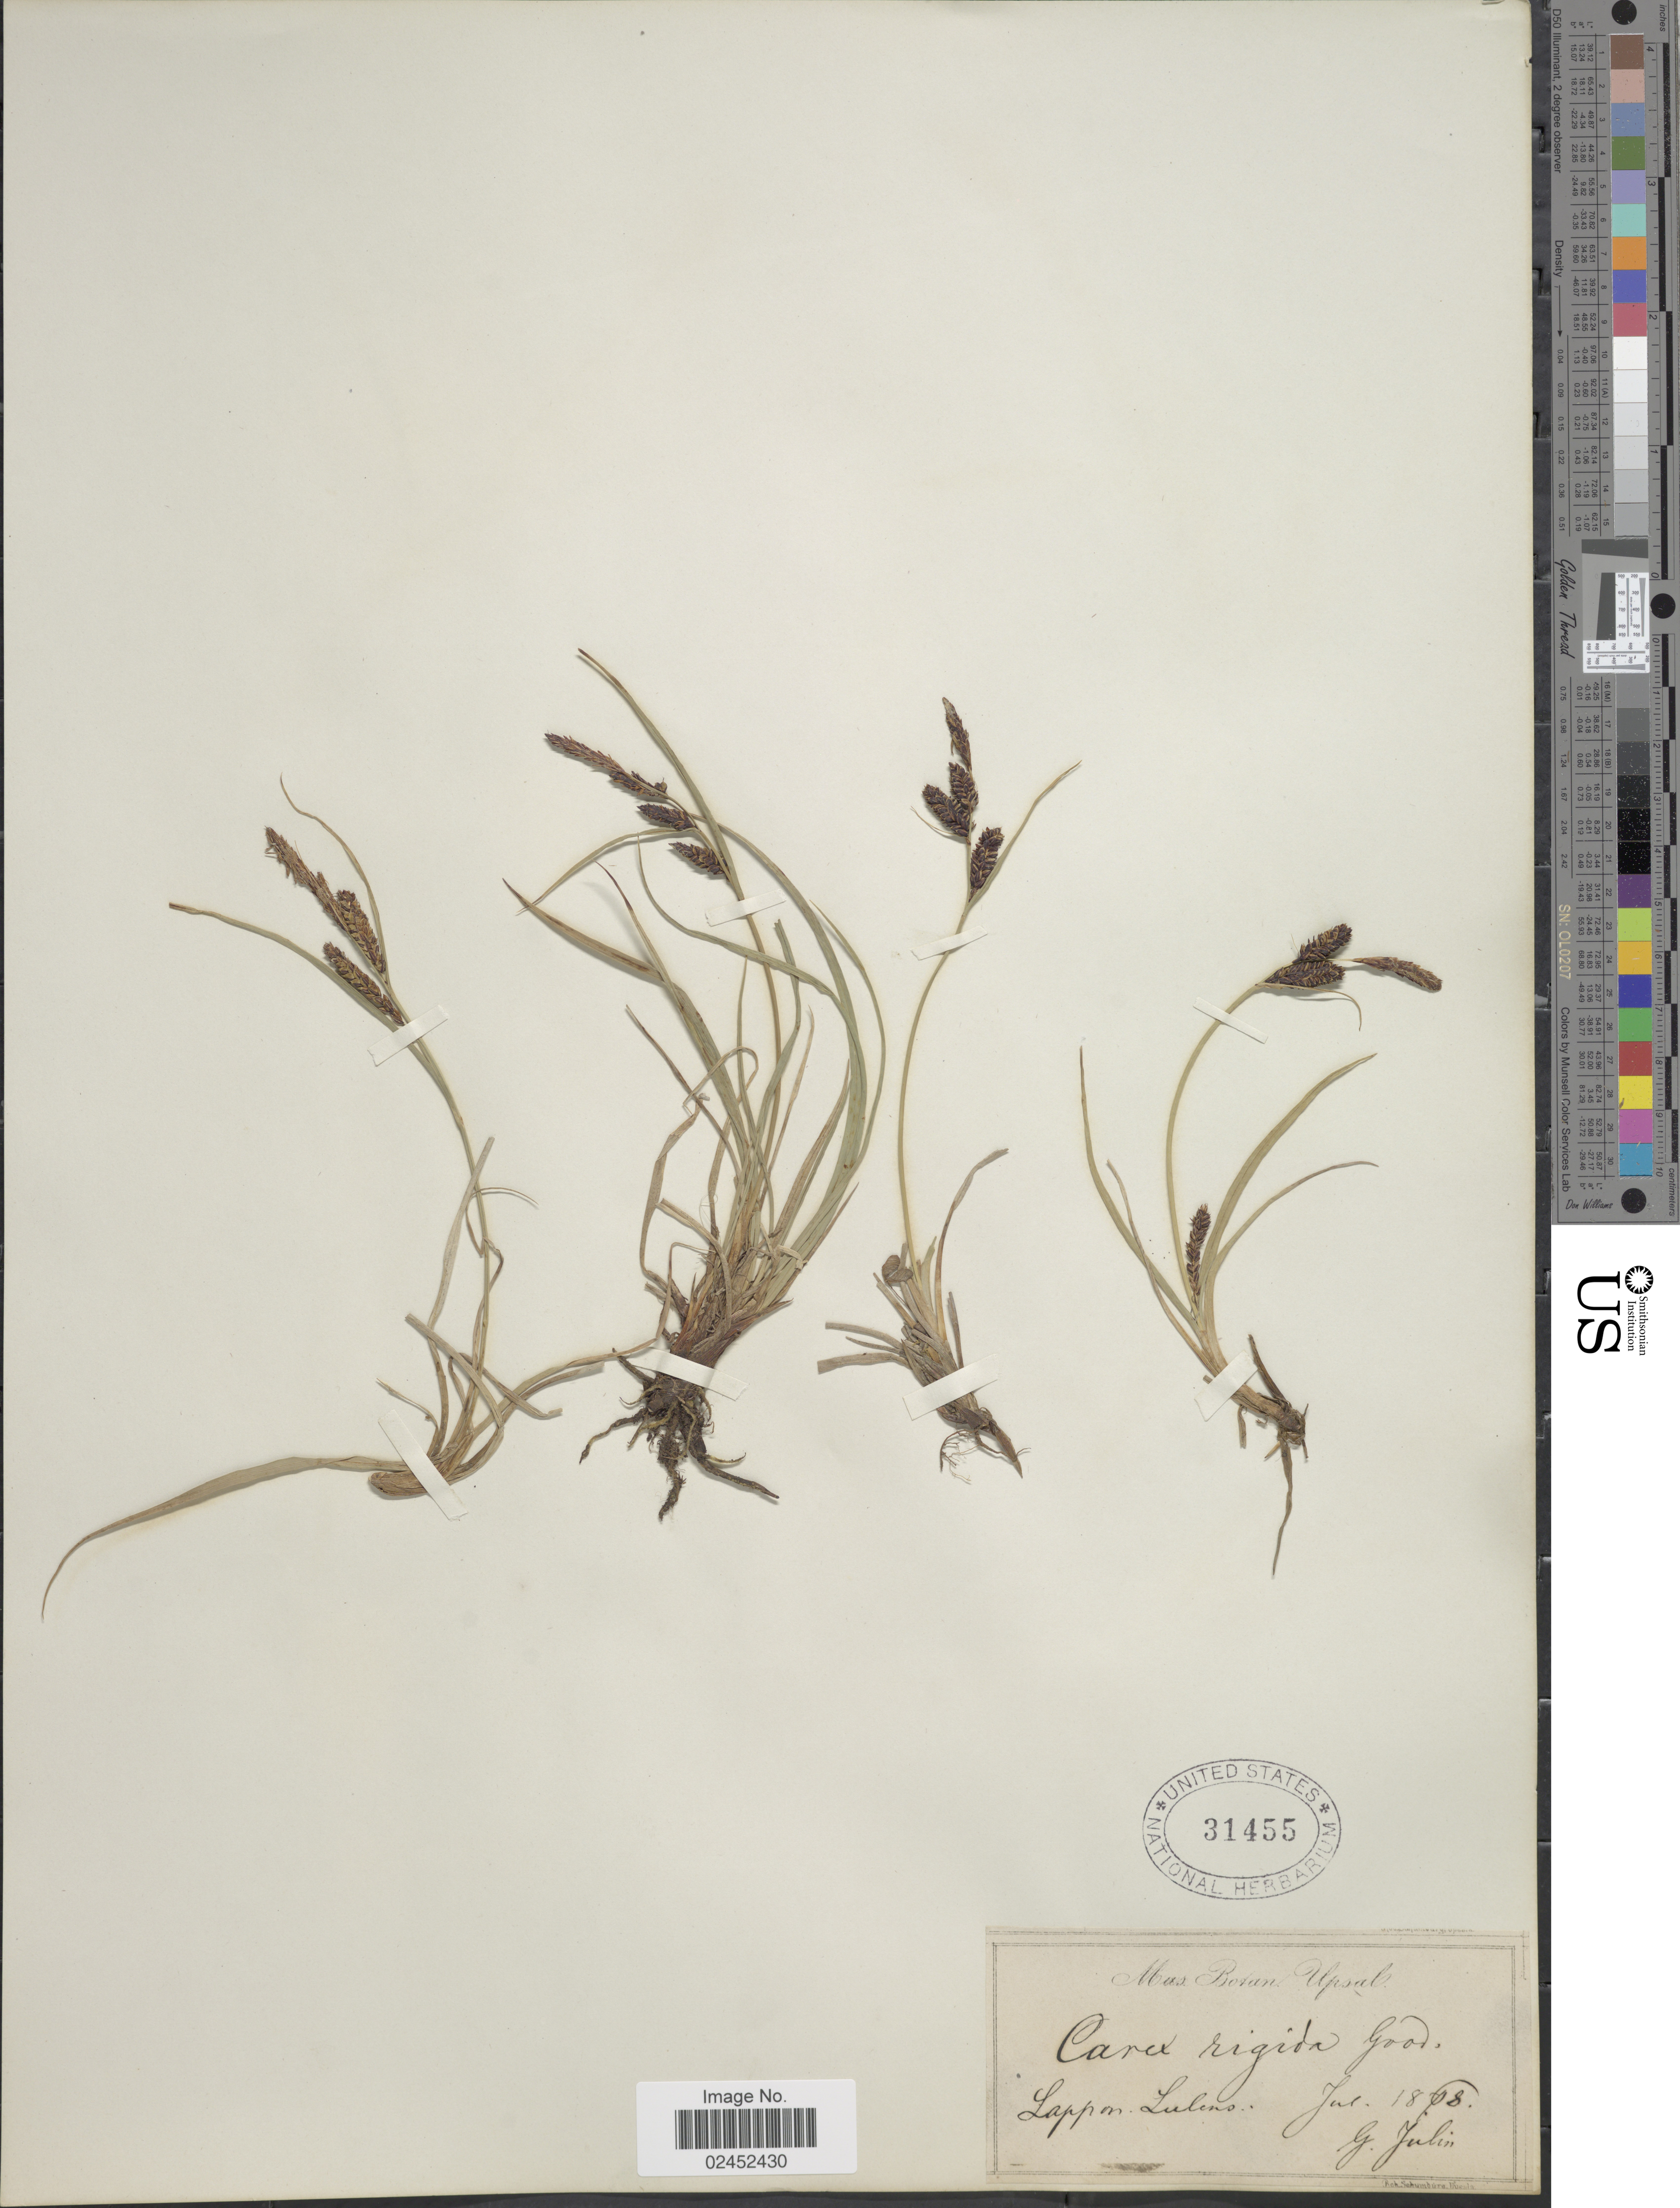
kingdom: Plantae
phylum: Tracheophyta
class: Liliopsida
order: Poales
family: Cyperaceae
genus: Carex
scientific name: Carex bigelowii subsp. bigelowii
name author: Torr. ex Schwein.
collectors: G. Julin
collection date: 1868-07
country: Sweden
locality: Lappon. Lulens.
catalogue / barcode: US 31455